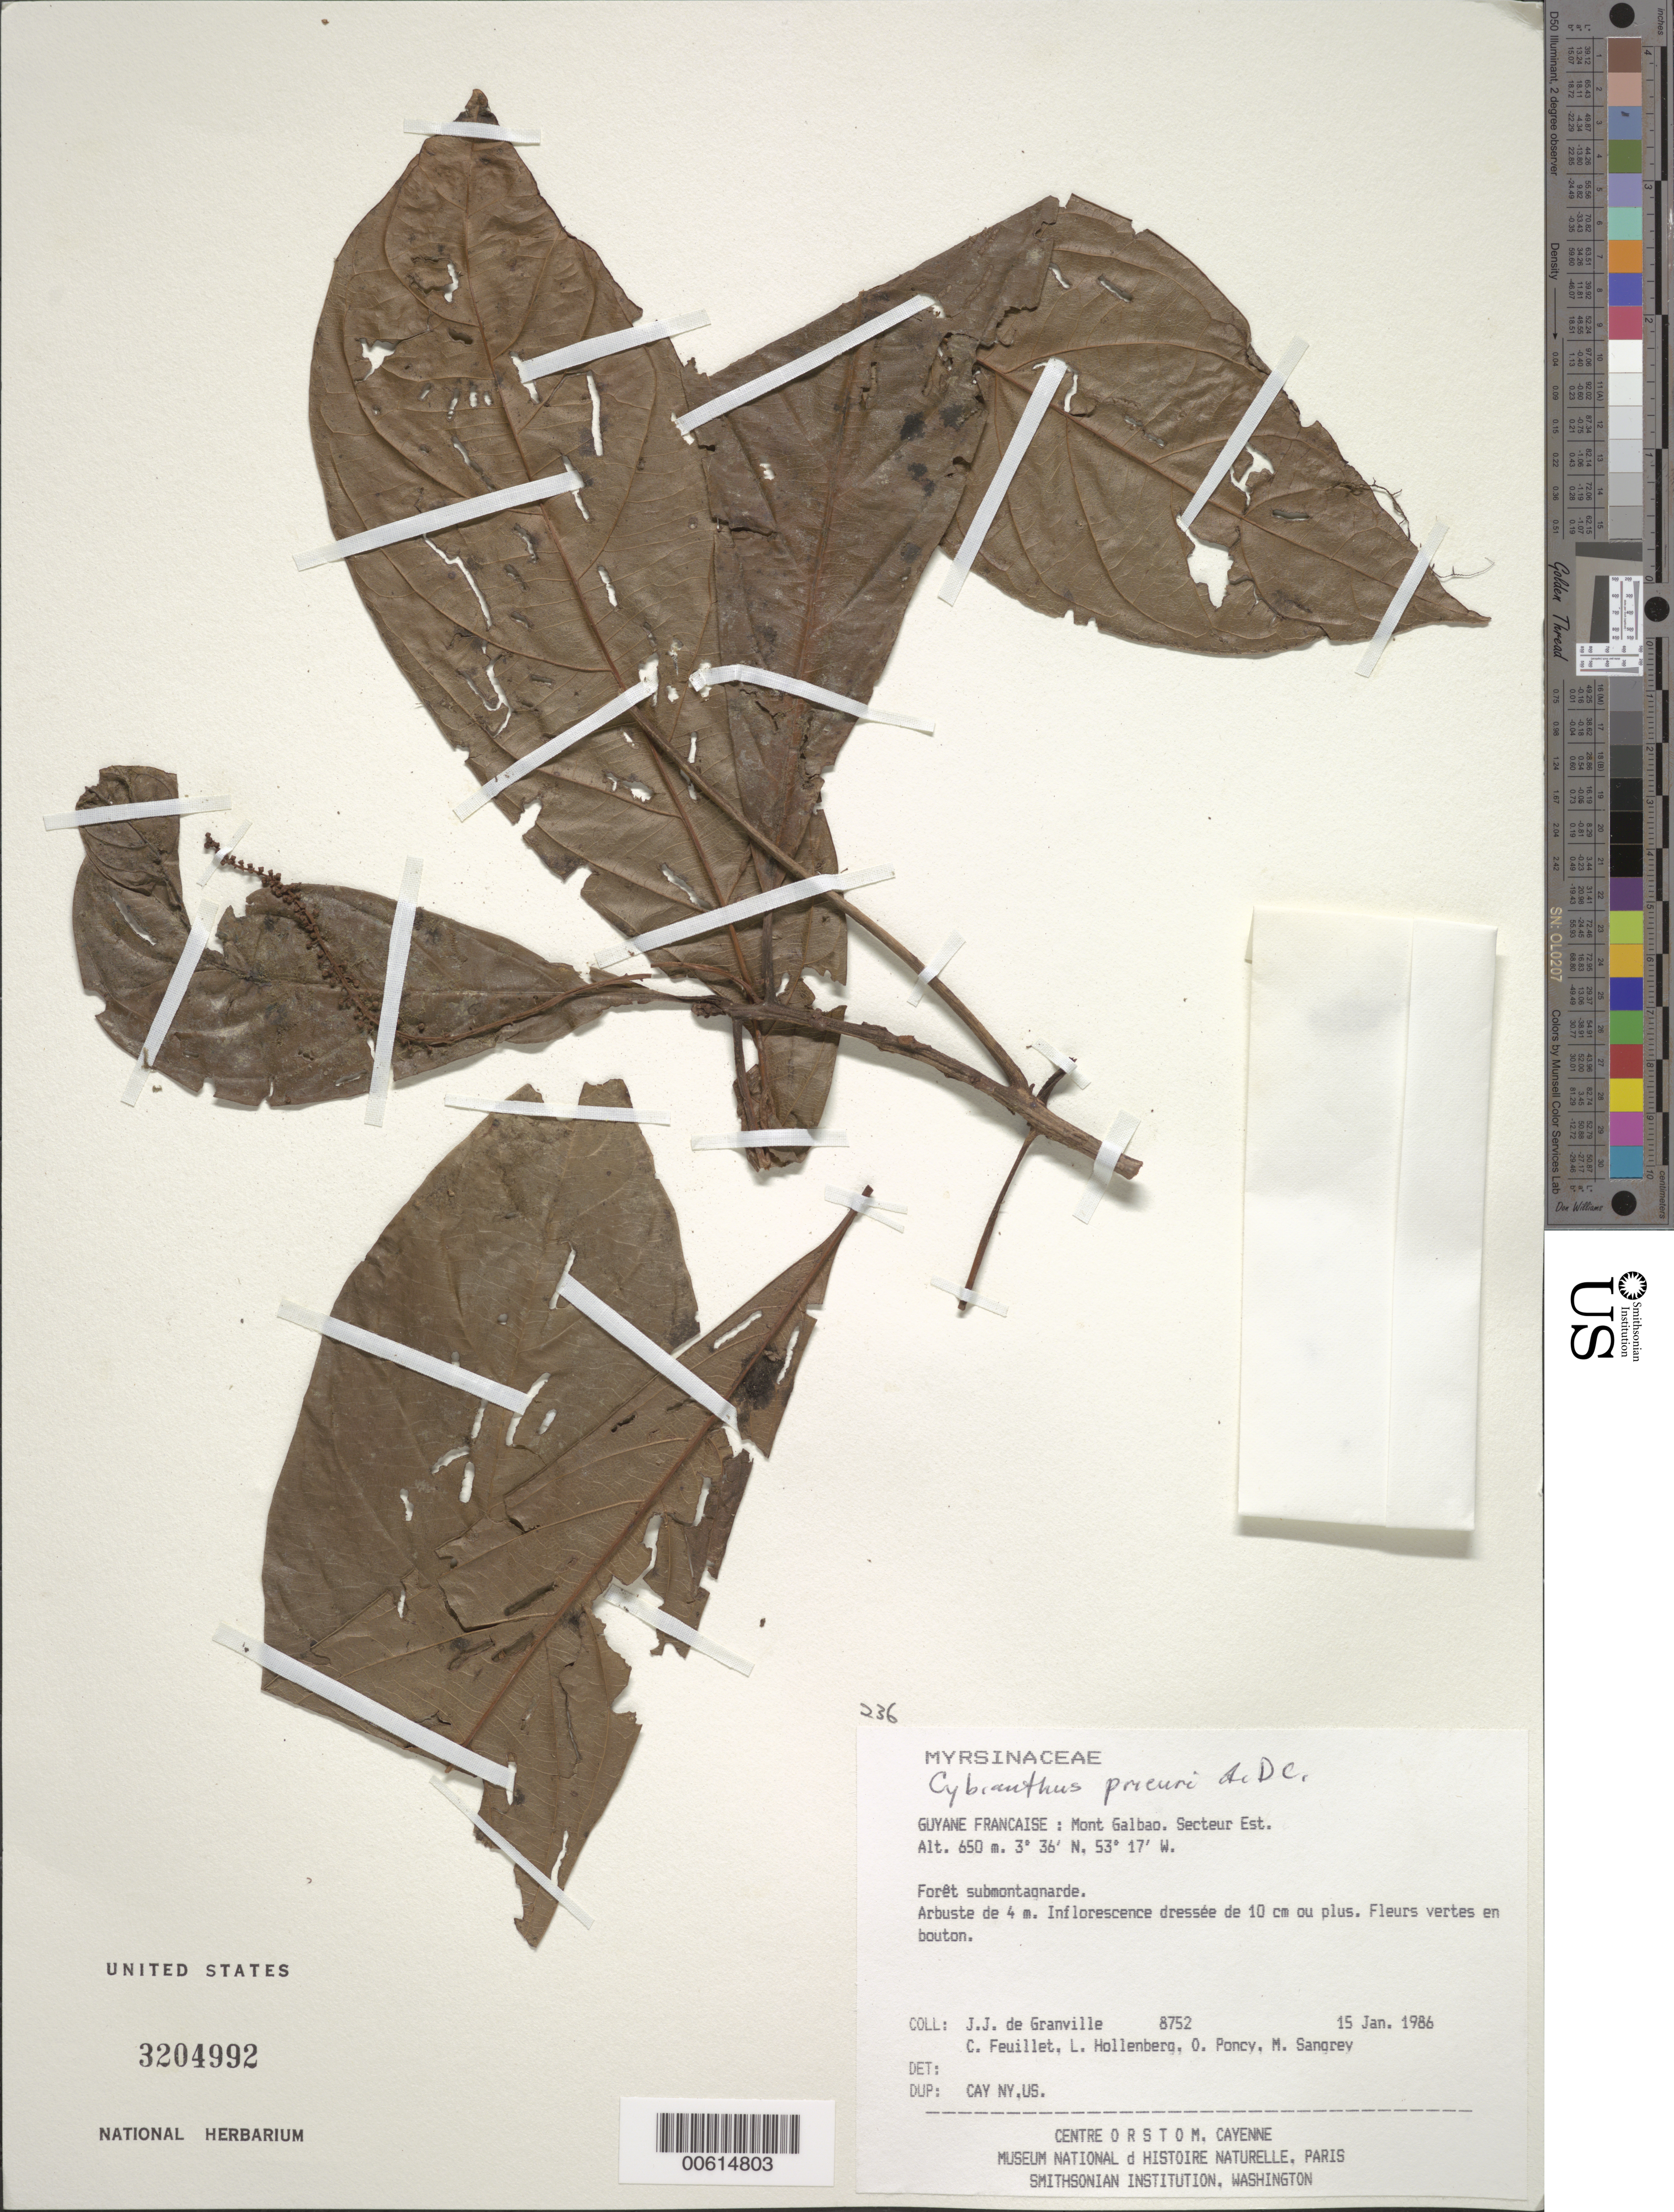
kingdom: Plantae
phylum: Tracheophyta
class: Magnoliopsida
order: Ericales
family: Primulaceae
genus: Cybianthus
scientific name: Cybianthus prieurii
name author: A. DC.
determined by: Pipoly, J. J., III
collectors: J.-J. de Granville, C. Feuillet, L. Hollenberg, O. Poncy & M. S. Sangrey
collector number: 8752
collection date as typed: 15-Jan-86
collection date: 1986-01-15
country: French Guiana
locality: Mont Galbao. Secteur Est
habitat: Forêt submontagnarde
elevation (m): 650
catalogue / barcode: US 3204992